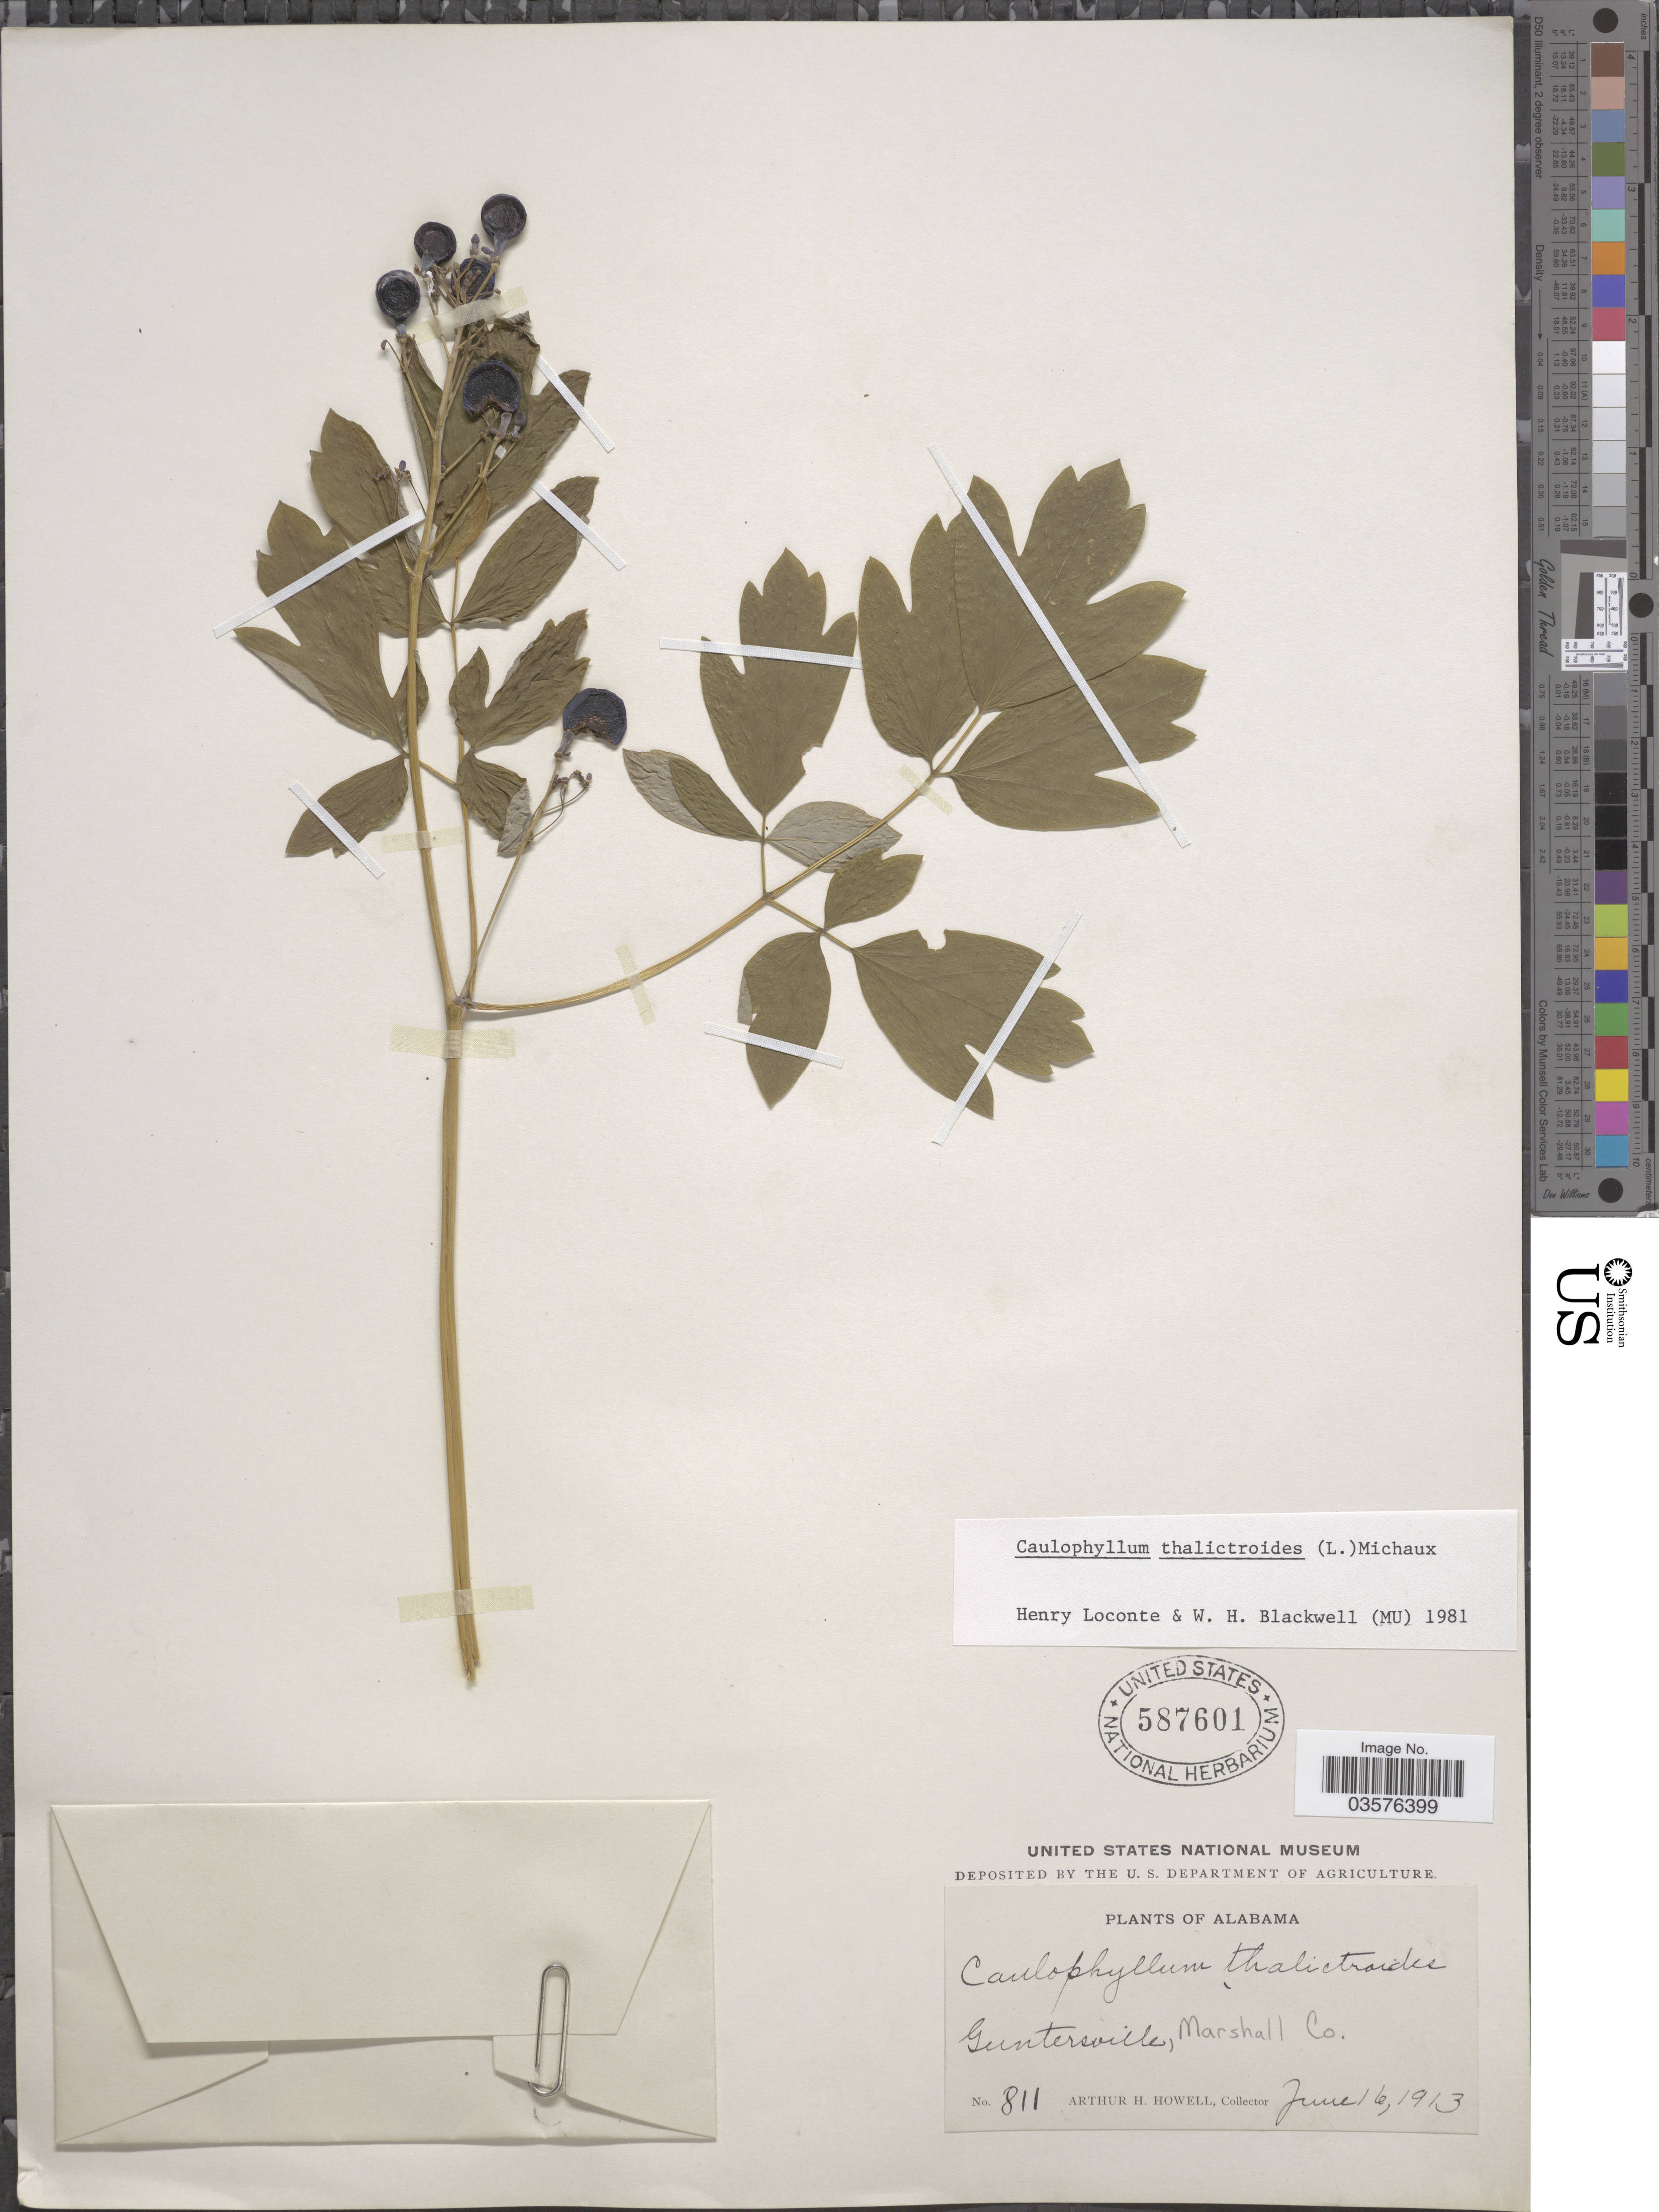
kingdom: Plantae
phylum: Tracheophyta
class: Magnoliopsida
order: Ranunculales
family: Berberidaceae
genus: Caulophyllum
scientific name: Caulophyllum thalictroides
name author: (L.) Michx.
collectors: A. H. Howell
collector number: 811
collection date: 1913-06-16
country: United States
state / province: Alabama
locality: Guntersville, Marshall Co.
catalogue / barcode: US 587601